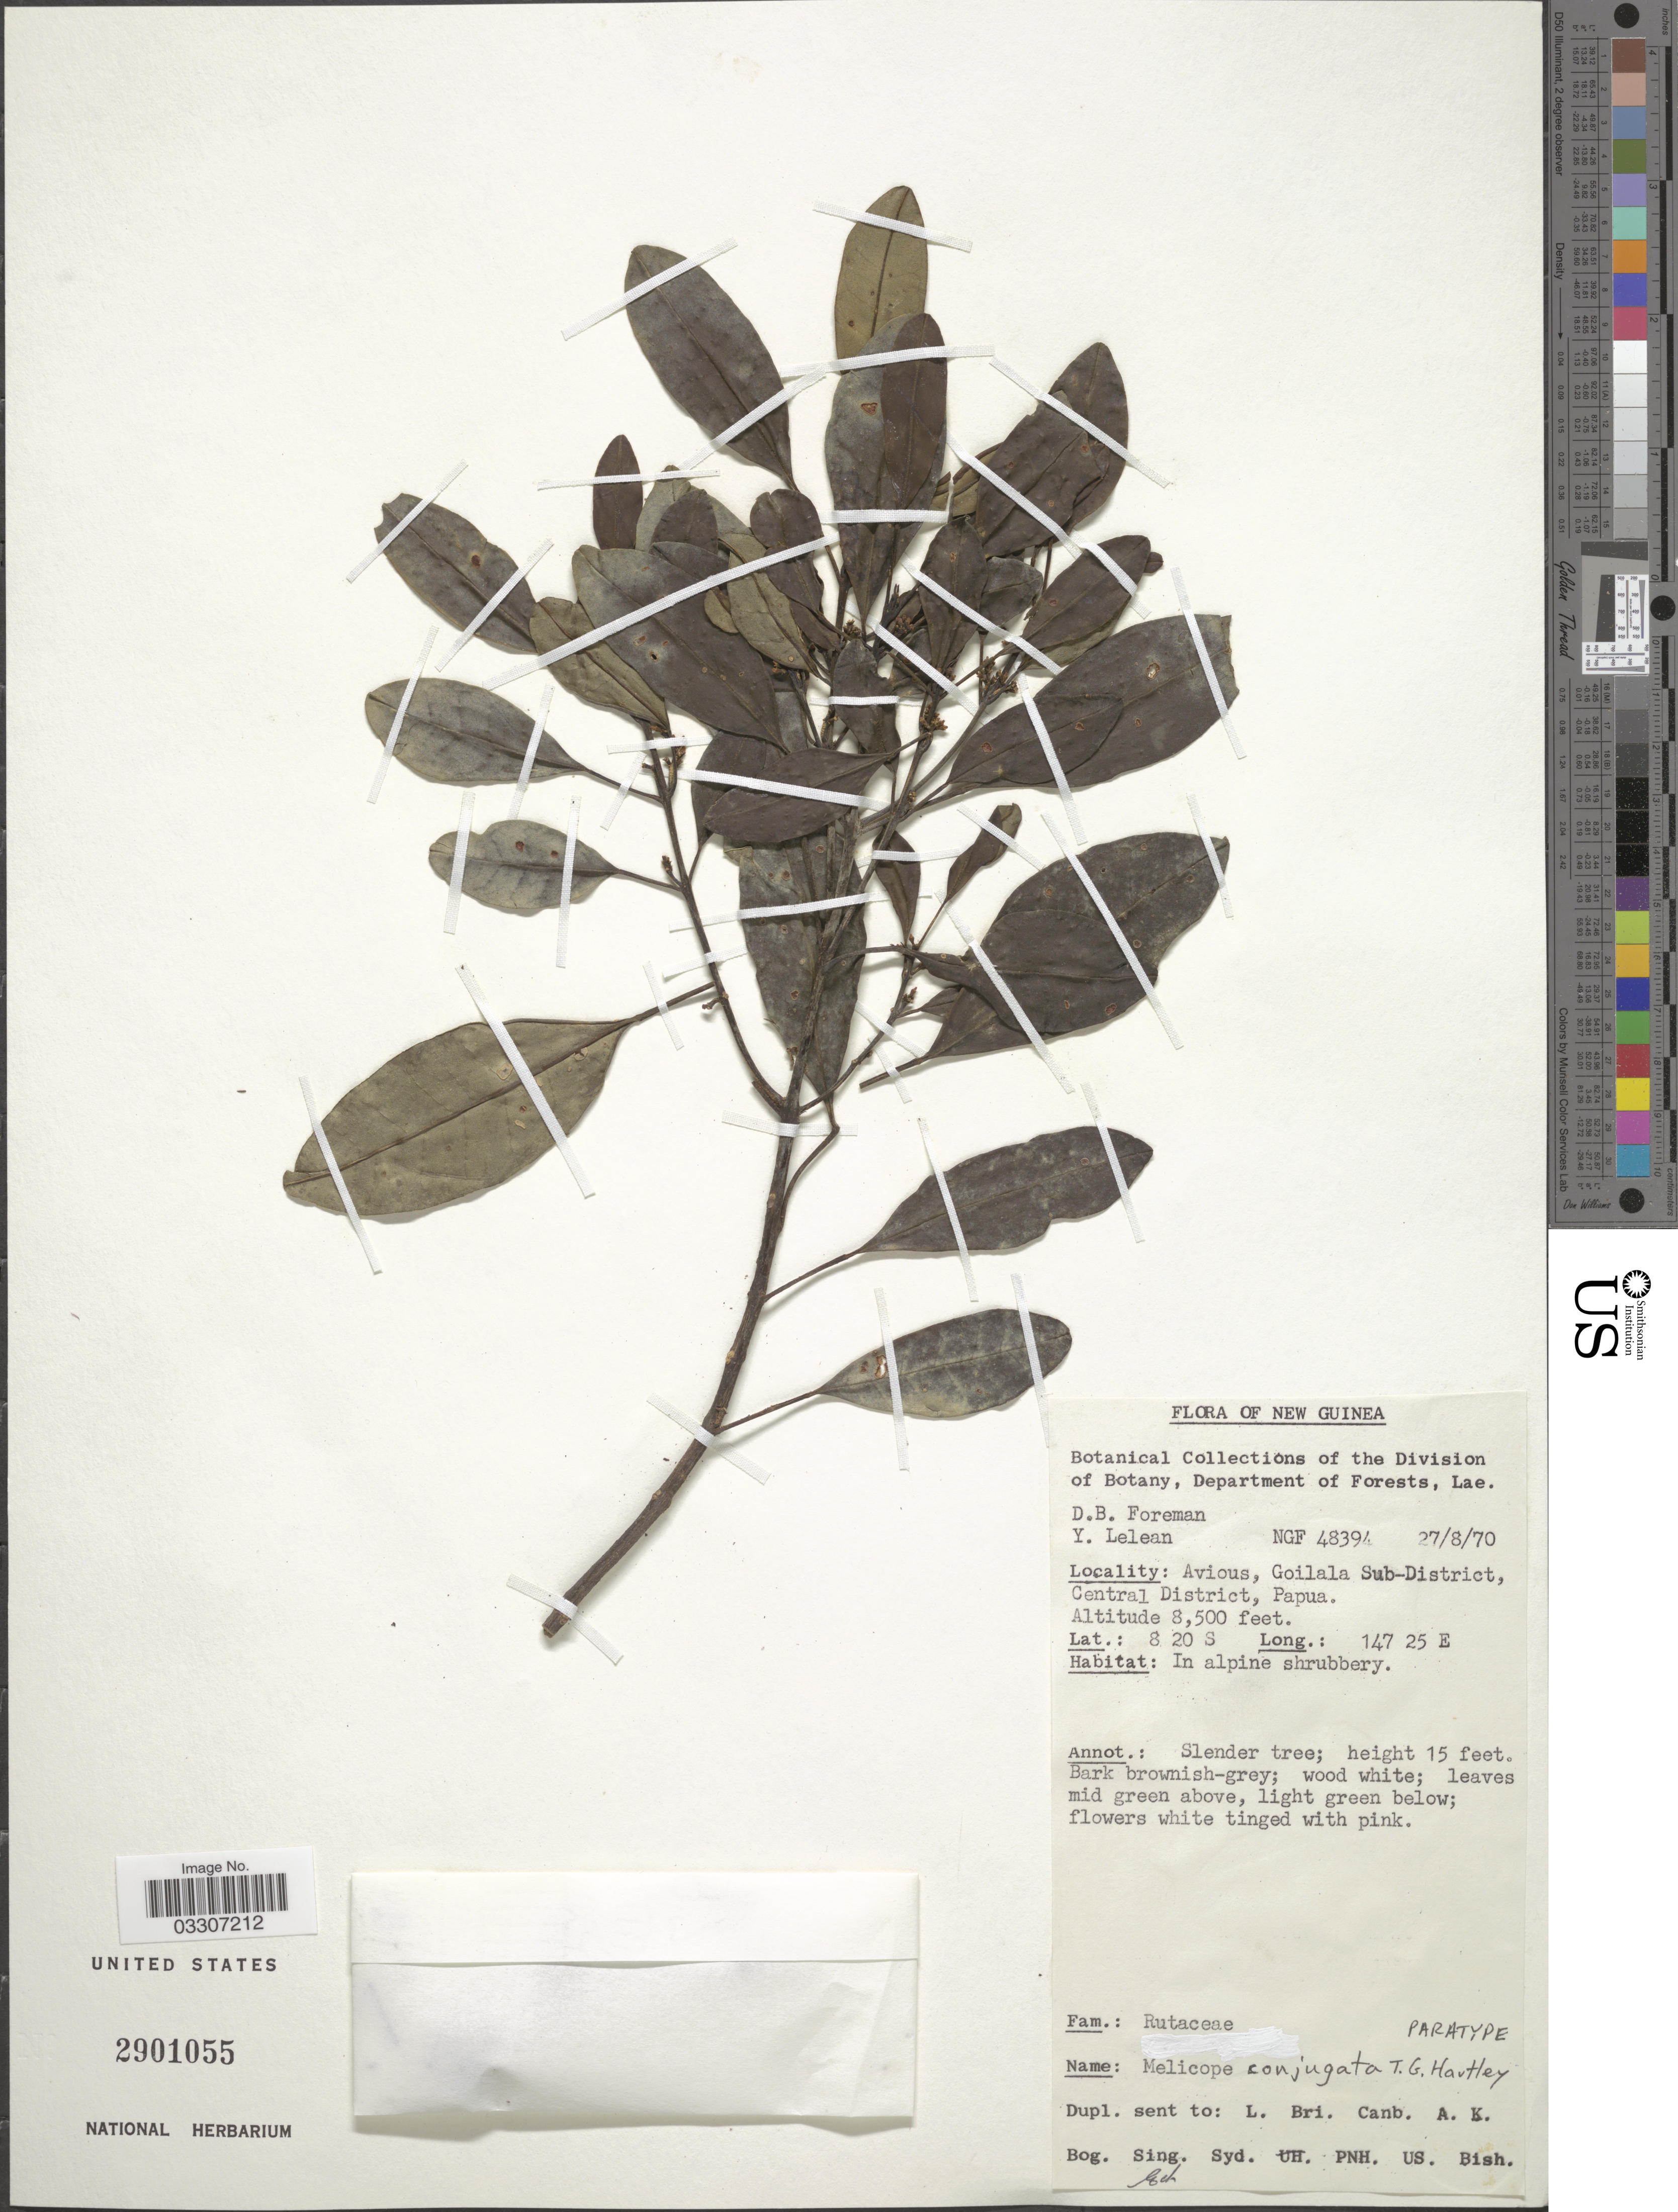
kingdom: Plantae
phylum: Tracheophyta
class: Magnoliopsida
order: Sapindales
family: Rutaceae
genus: Melicope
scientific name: Melicope conjugata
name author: T.G. Hartley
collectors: D. Foreman & Y. Lelean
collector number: NGF 48394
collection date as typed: Transcribed d/m/y: 27/8/70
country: Papua New Guinea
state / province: Central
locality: New Guinea. Avious, Goilala Sub-District, Central District, Papua.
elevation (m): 2591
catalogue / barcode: US 2901055